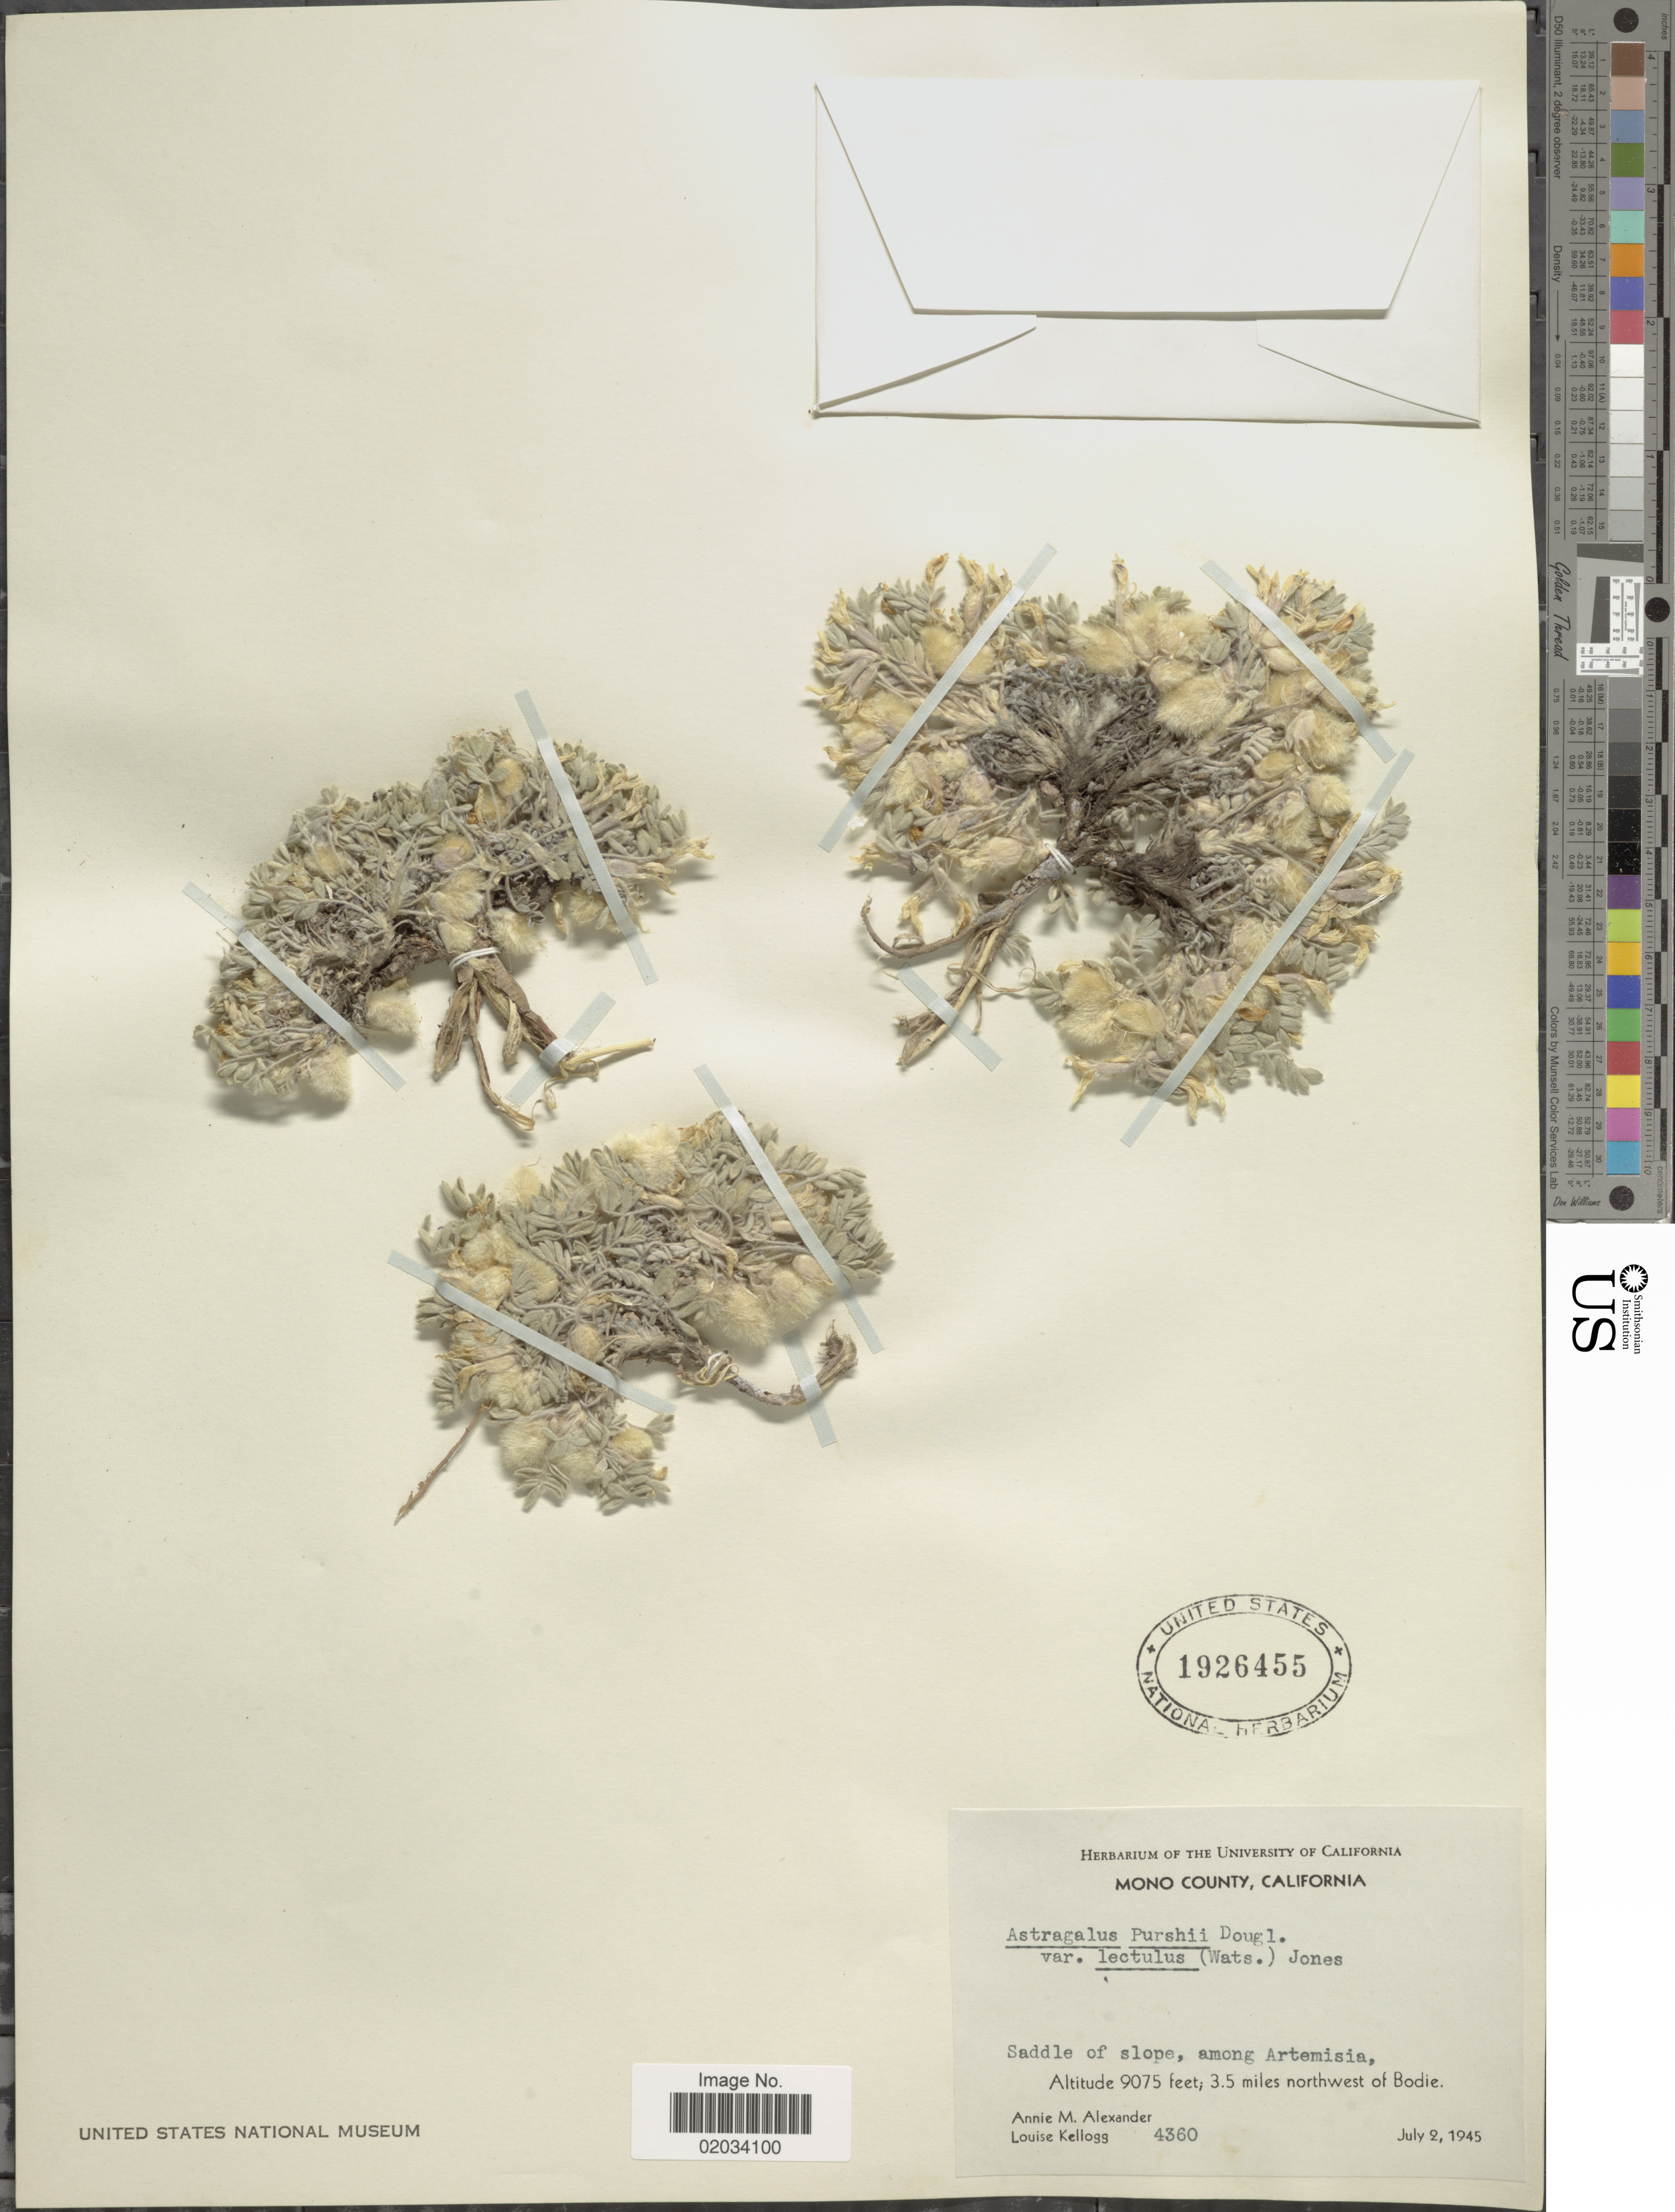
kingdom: Plantae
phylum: Tracheophyta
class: Magnoliopsida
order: Fabales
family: Fabaceae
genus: Astragalus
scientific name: Astragalus purshii var. lectulus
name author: (S. Watson) M.E. Jones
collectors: A. M. Alexander & L. Kellogg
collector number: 4360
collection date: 1945-07-02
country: United States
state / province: California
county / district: Mono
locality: Mono County, California, Saddle of slope, among Artemisia, 3.5 miles northwest of Bodie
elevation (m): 2766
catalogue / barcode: US 1926455